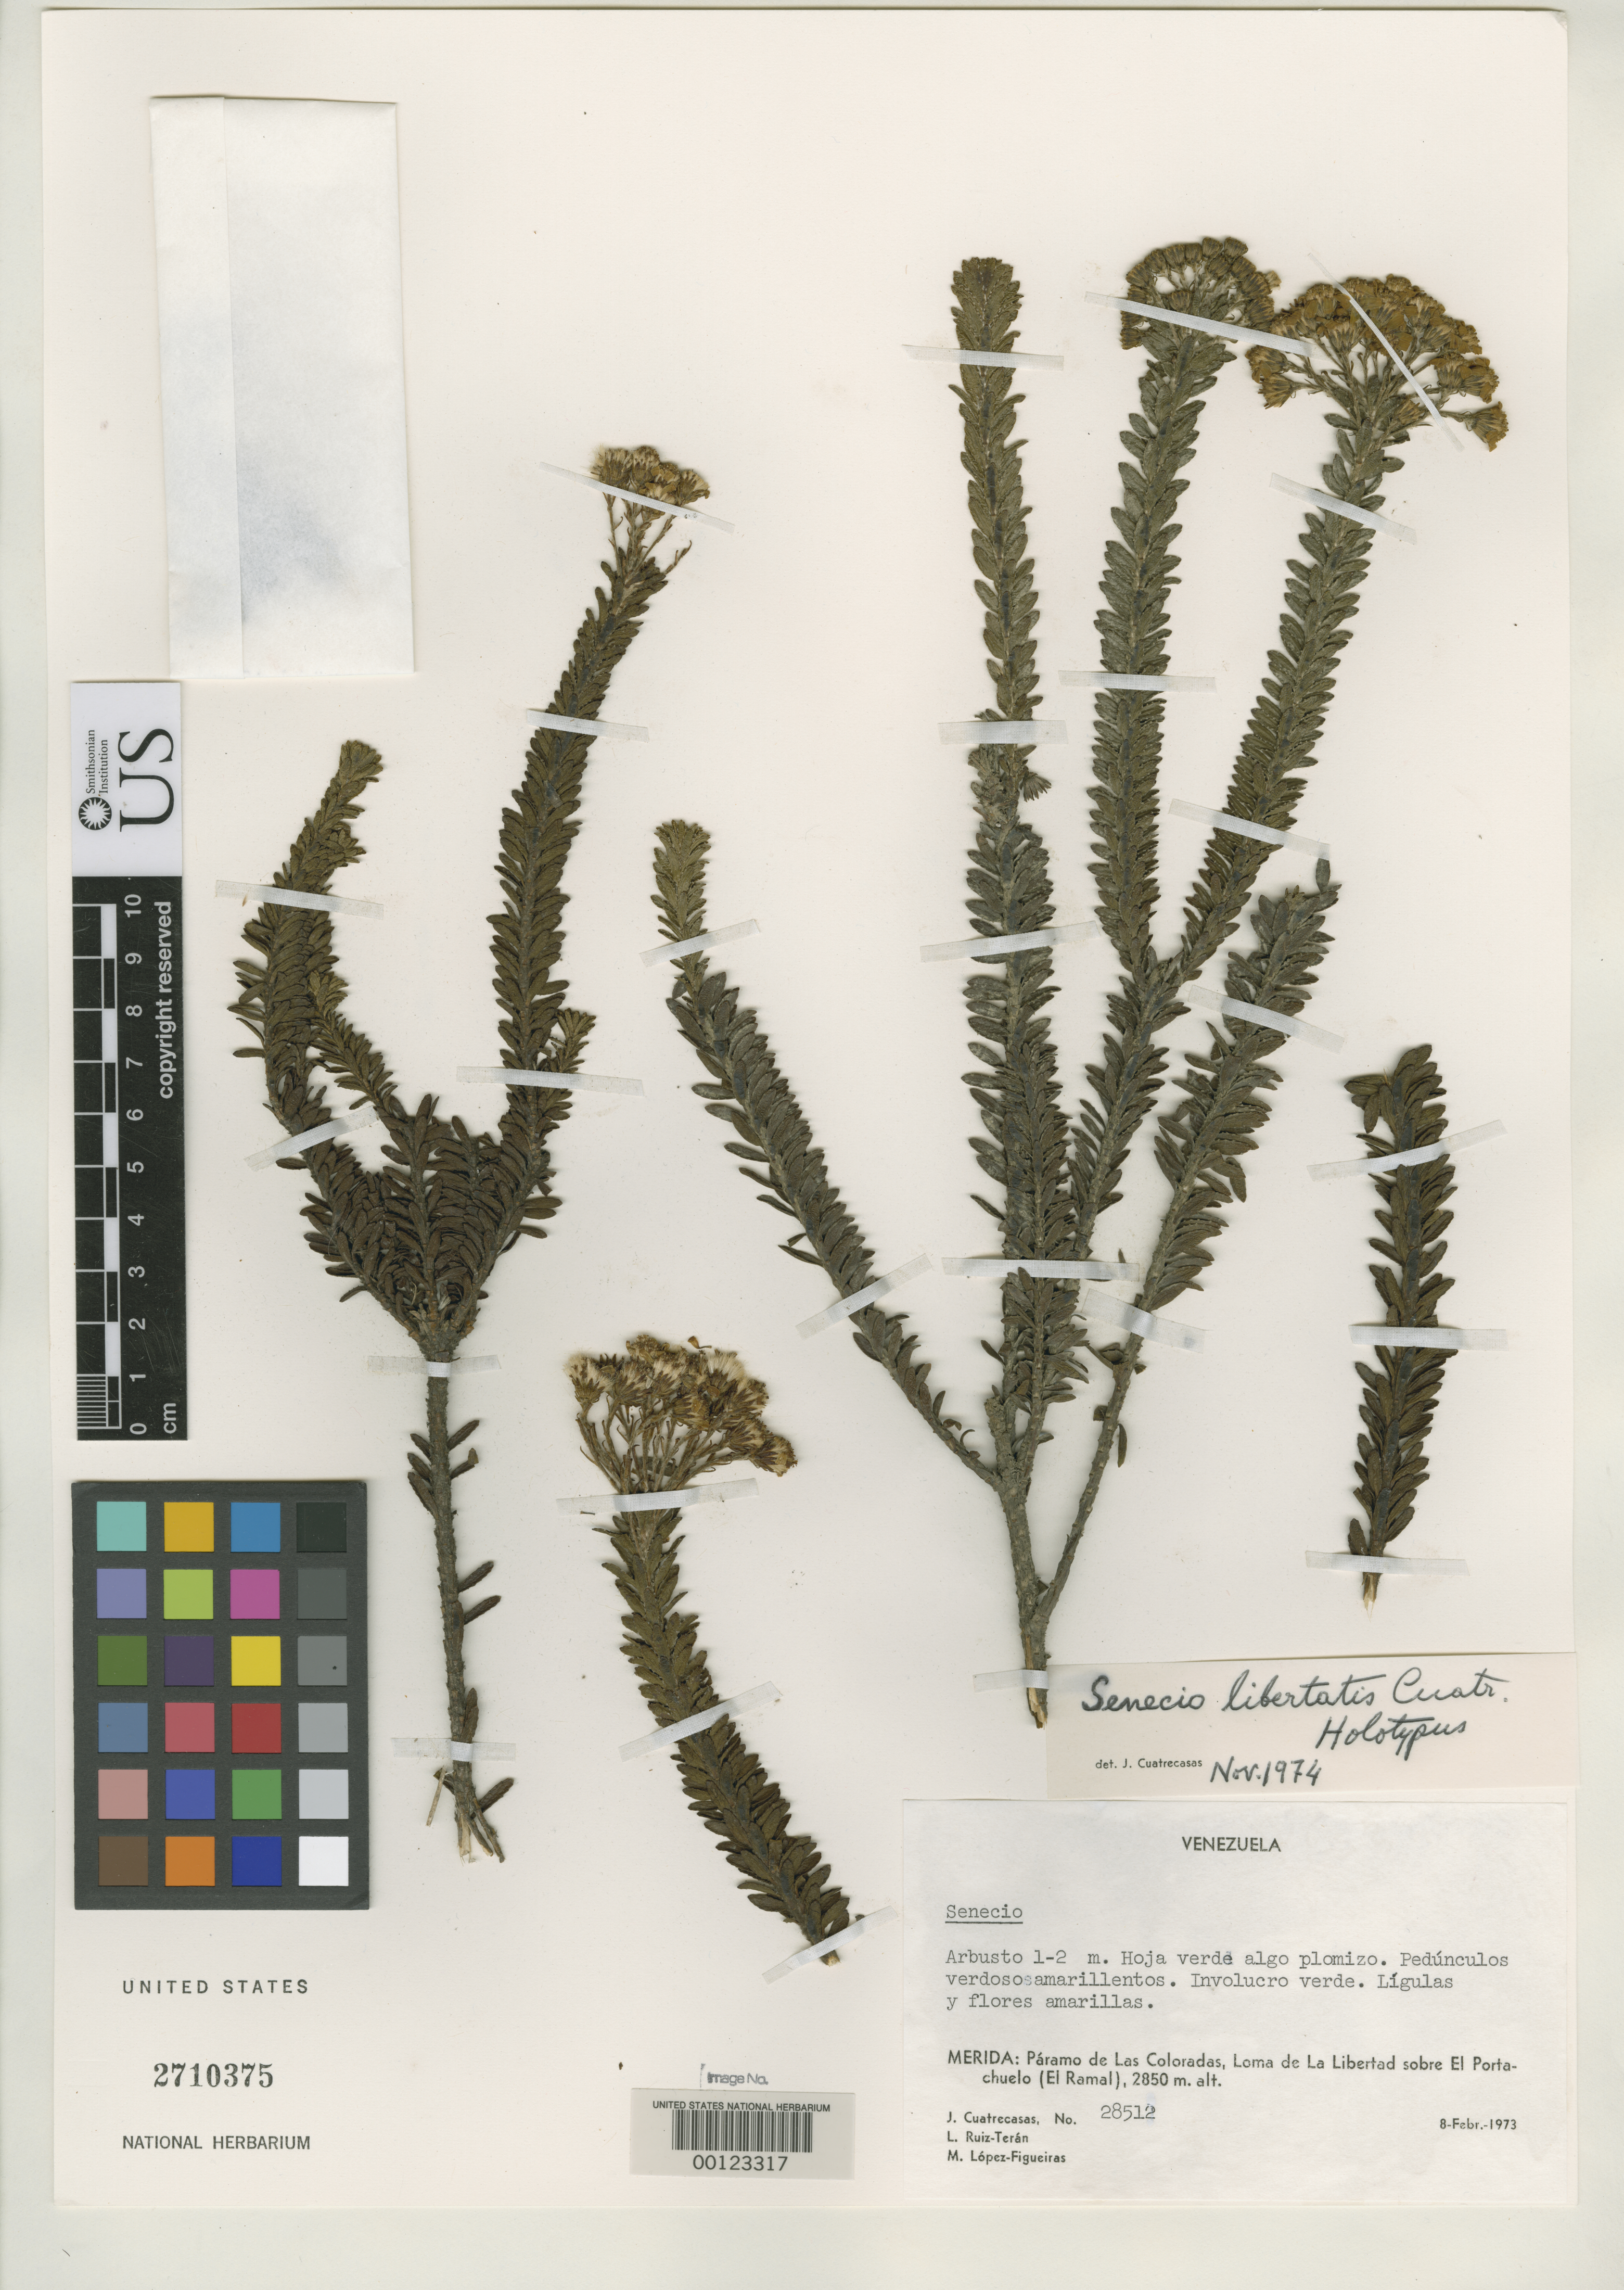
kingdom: Plantae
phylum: Tracheophyta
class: Magnoliopsida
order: Asterales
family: Asteraceae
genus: Senecio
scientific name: Senecio libertatis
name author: Cuatrec.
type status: Holotype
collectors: J. Cuatrecasas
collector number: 28512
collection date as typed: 08 Feb 1973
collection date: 1973-02-08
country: Venezuela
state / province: Mérida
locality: Páramo de Las Coloradas, Loma de La Libertad above El Portachuelo (El Ramal).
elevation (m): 2850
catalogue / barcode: US 2710375